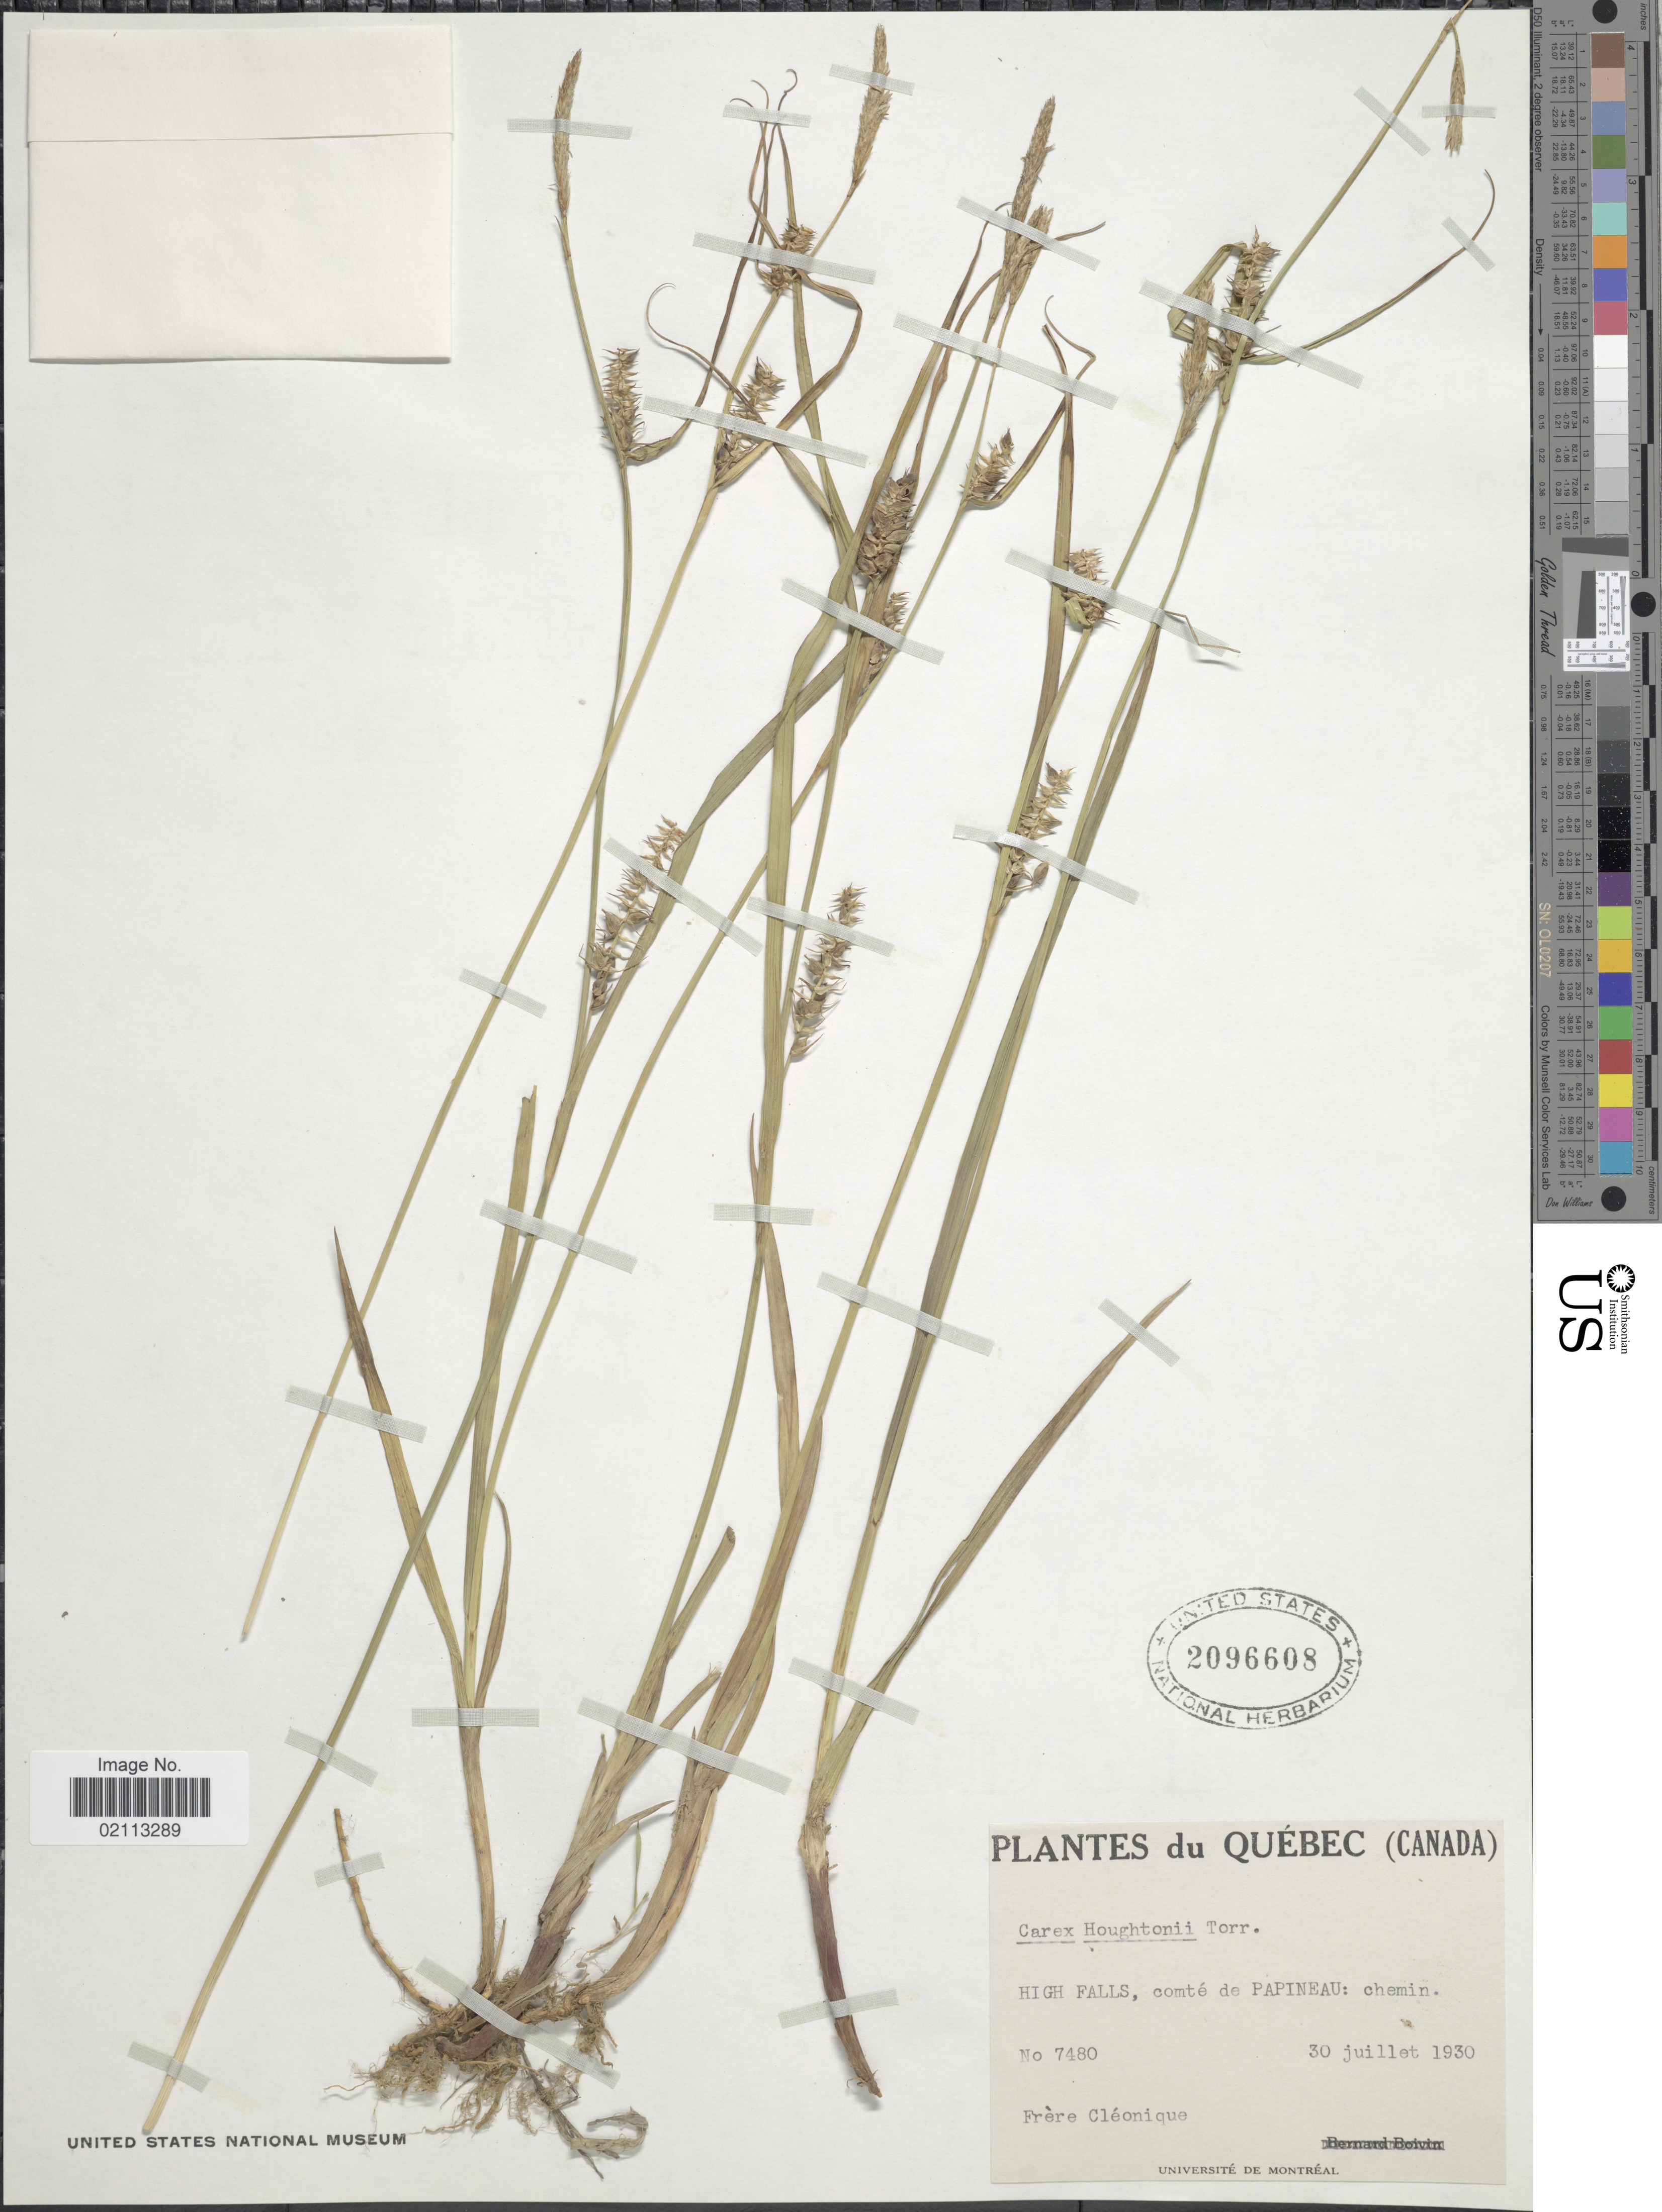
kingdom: Plantae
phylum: Tracheophyta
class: Liliopsida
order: Poales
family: Cyperaceae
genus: Carex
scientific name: Carex houghtoniana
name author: Torr. ex Dewey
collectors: F. Cléonique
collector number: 7480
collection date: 1930-07-30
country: Canada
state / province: Quebec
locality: High Falls, comté de Papineau: chemin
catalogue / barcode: US 2096608